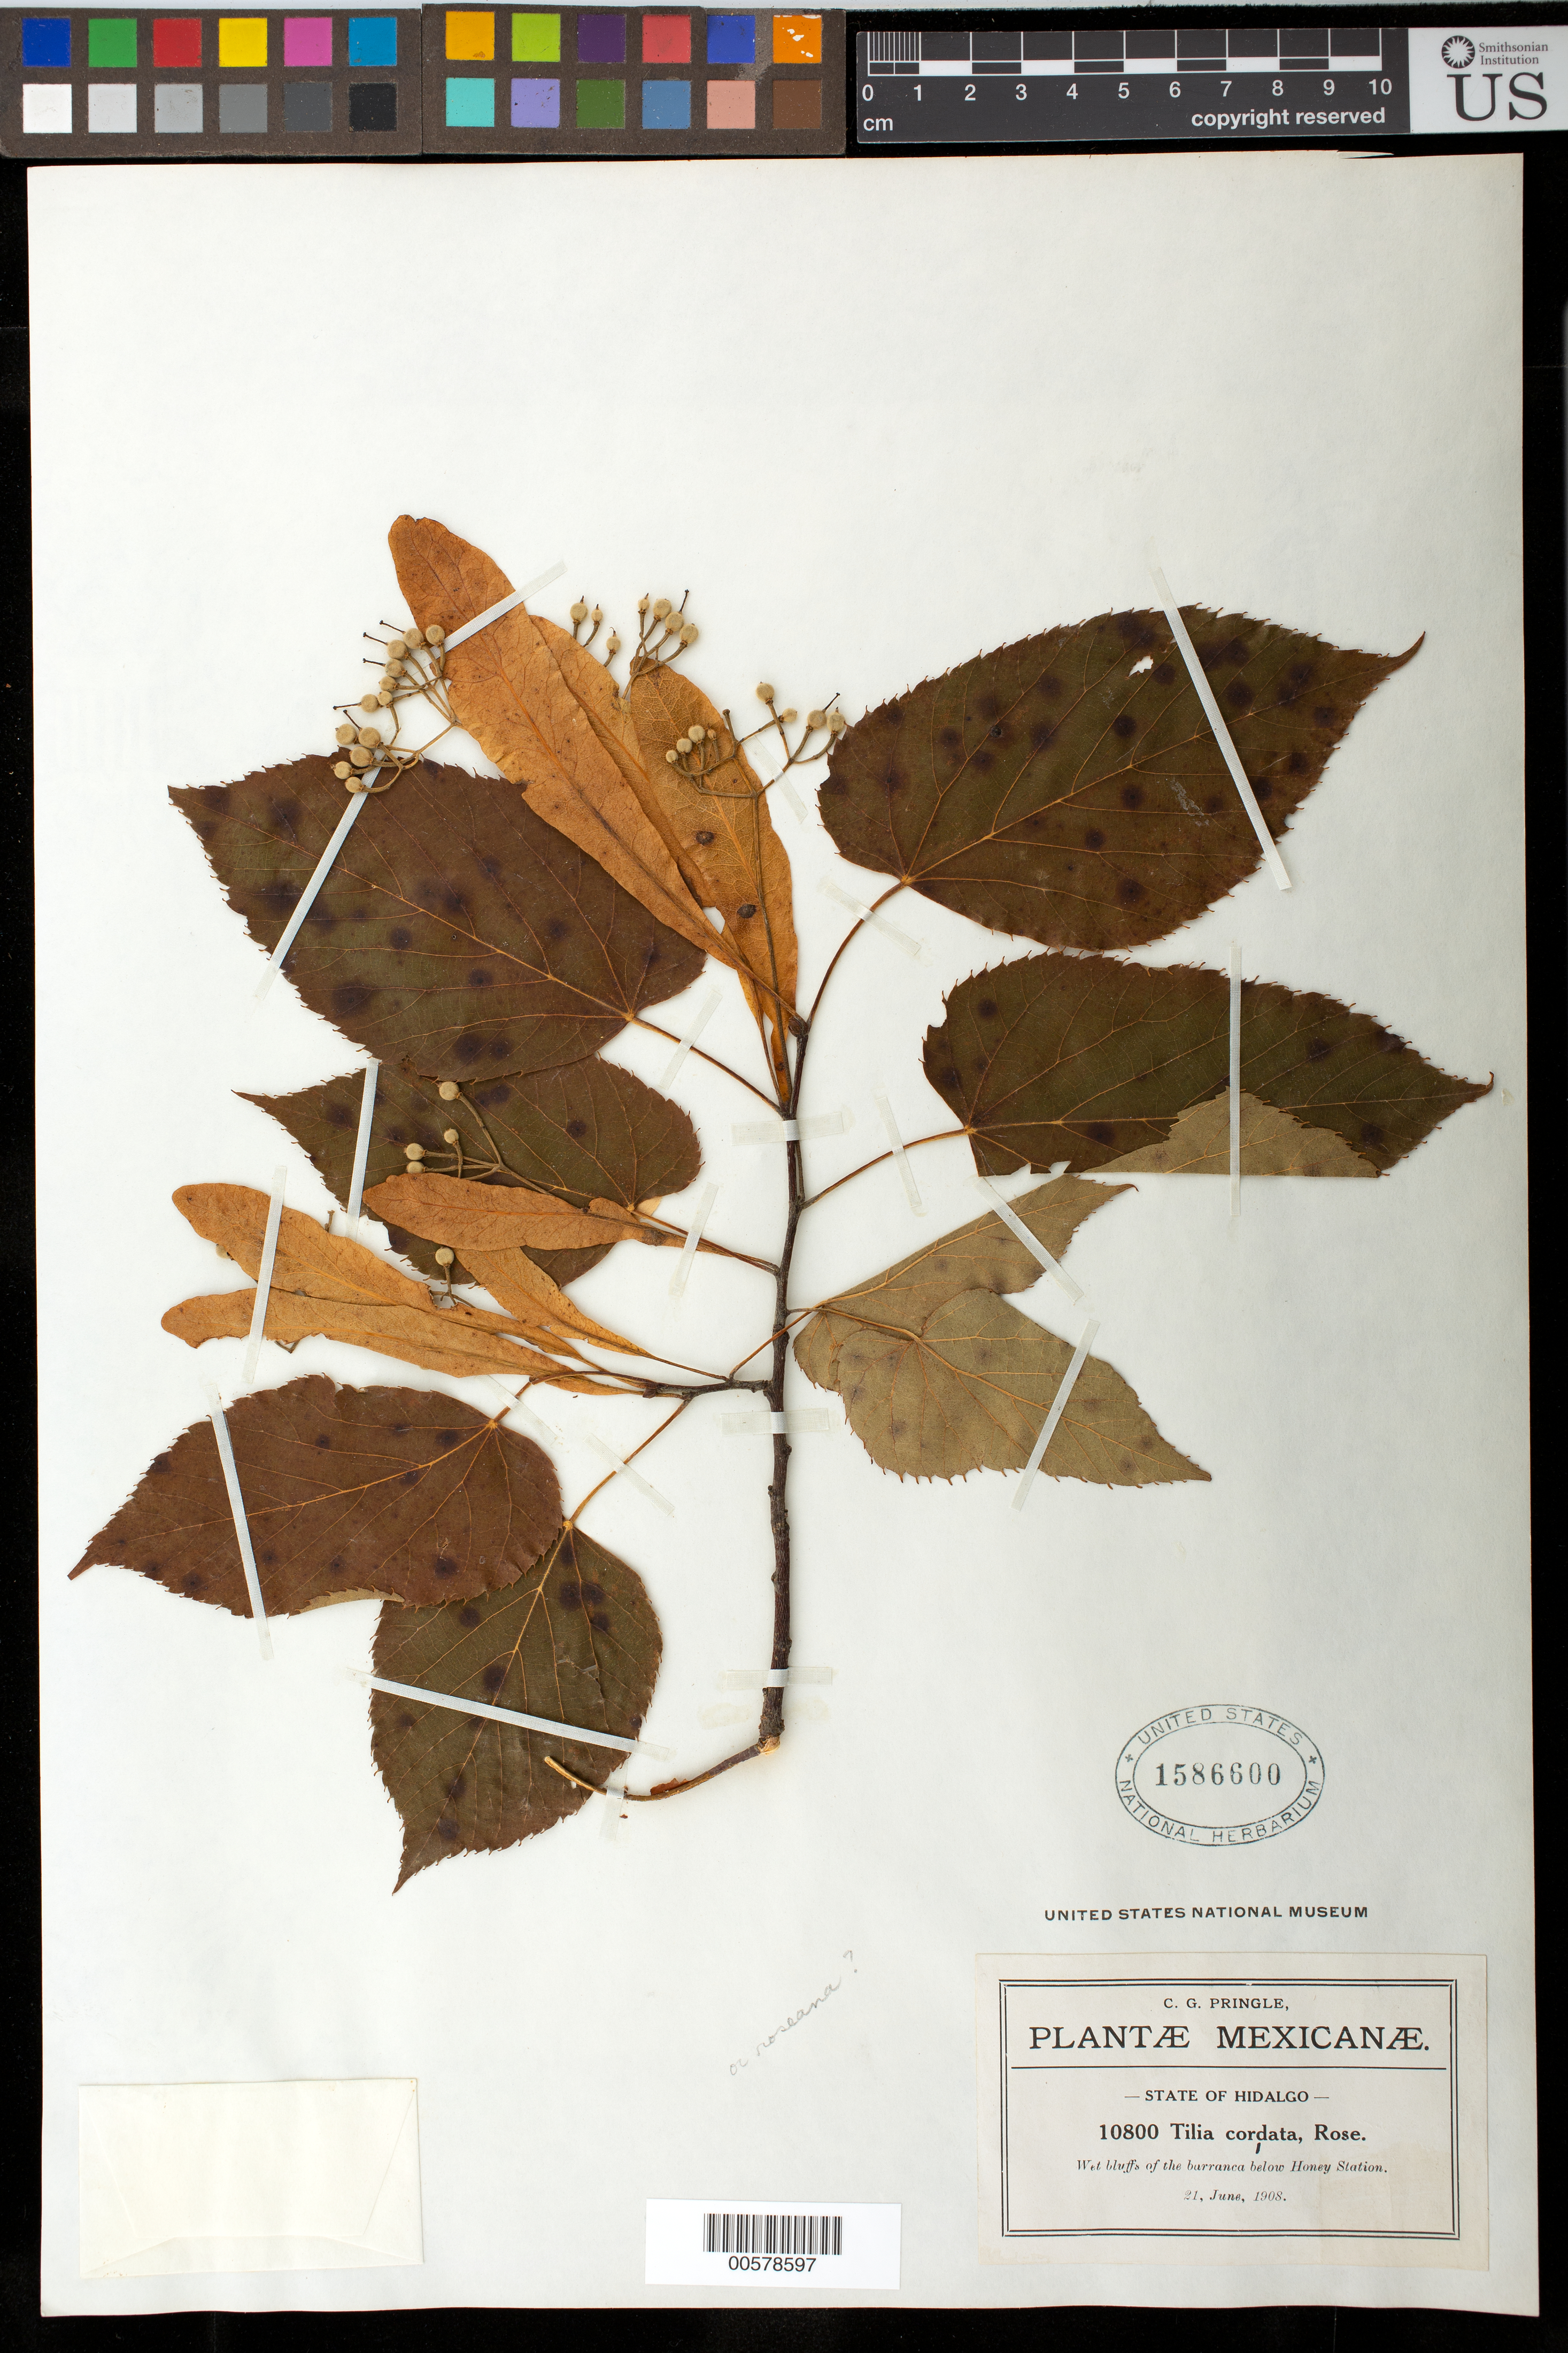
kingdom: Plantae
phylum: Tracheophyta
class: Magnoliopsida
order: Malvales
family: Malvaceae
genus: Tilia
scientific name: Tilia roseana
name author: Bush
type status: Isotype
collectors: C. G. Pringle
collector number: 10800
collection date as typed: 21 Jun 1908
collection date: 1908-06-21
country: Mexico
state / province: Hidalgo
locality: Wet bluffs on the barranca below Honey Station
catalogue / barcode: US 1586600